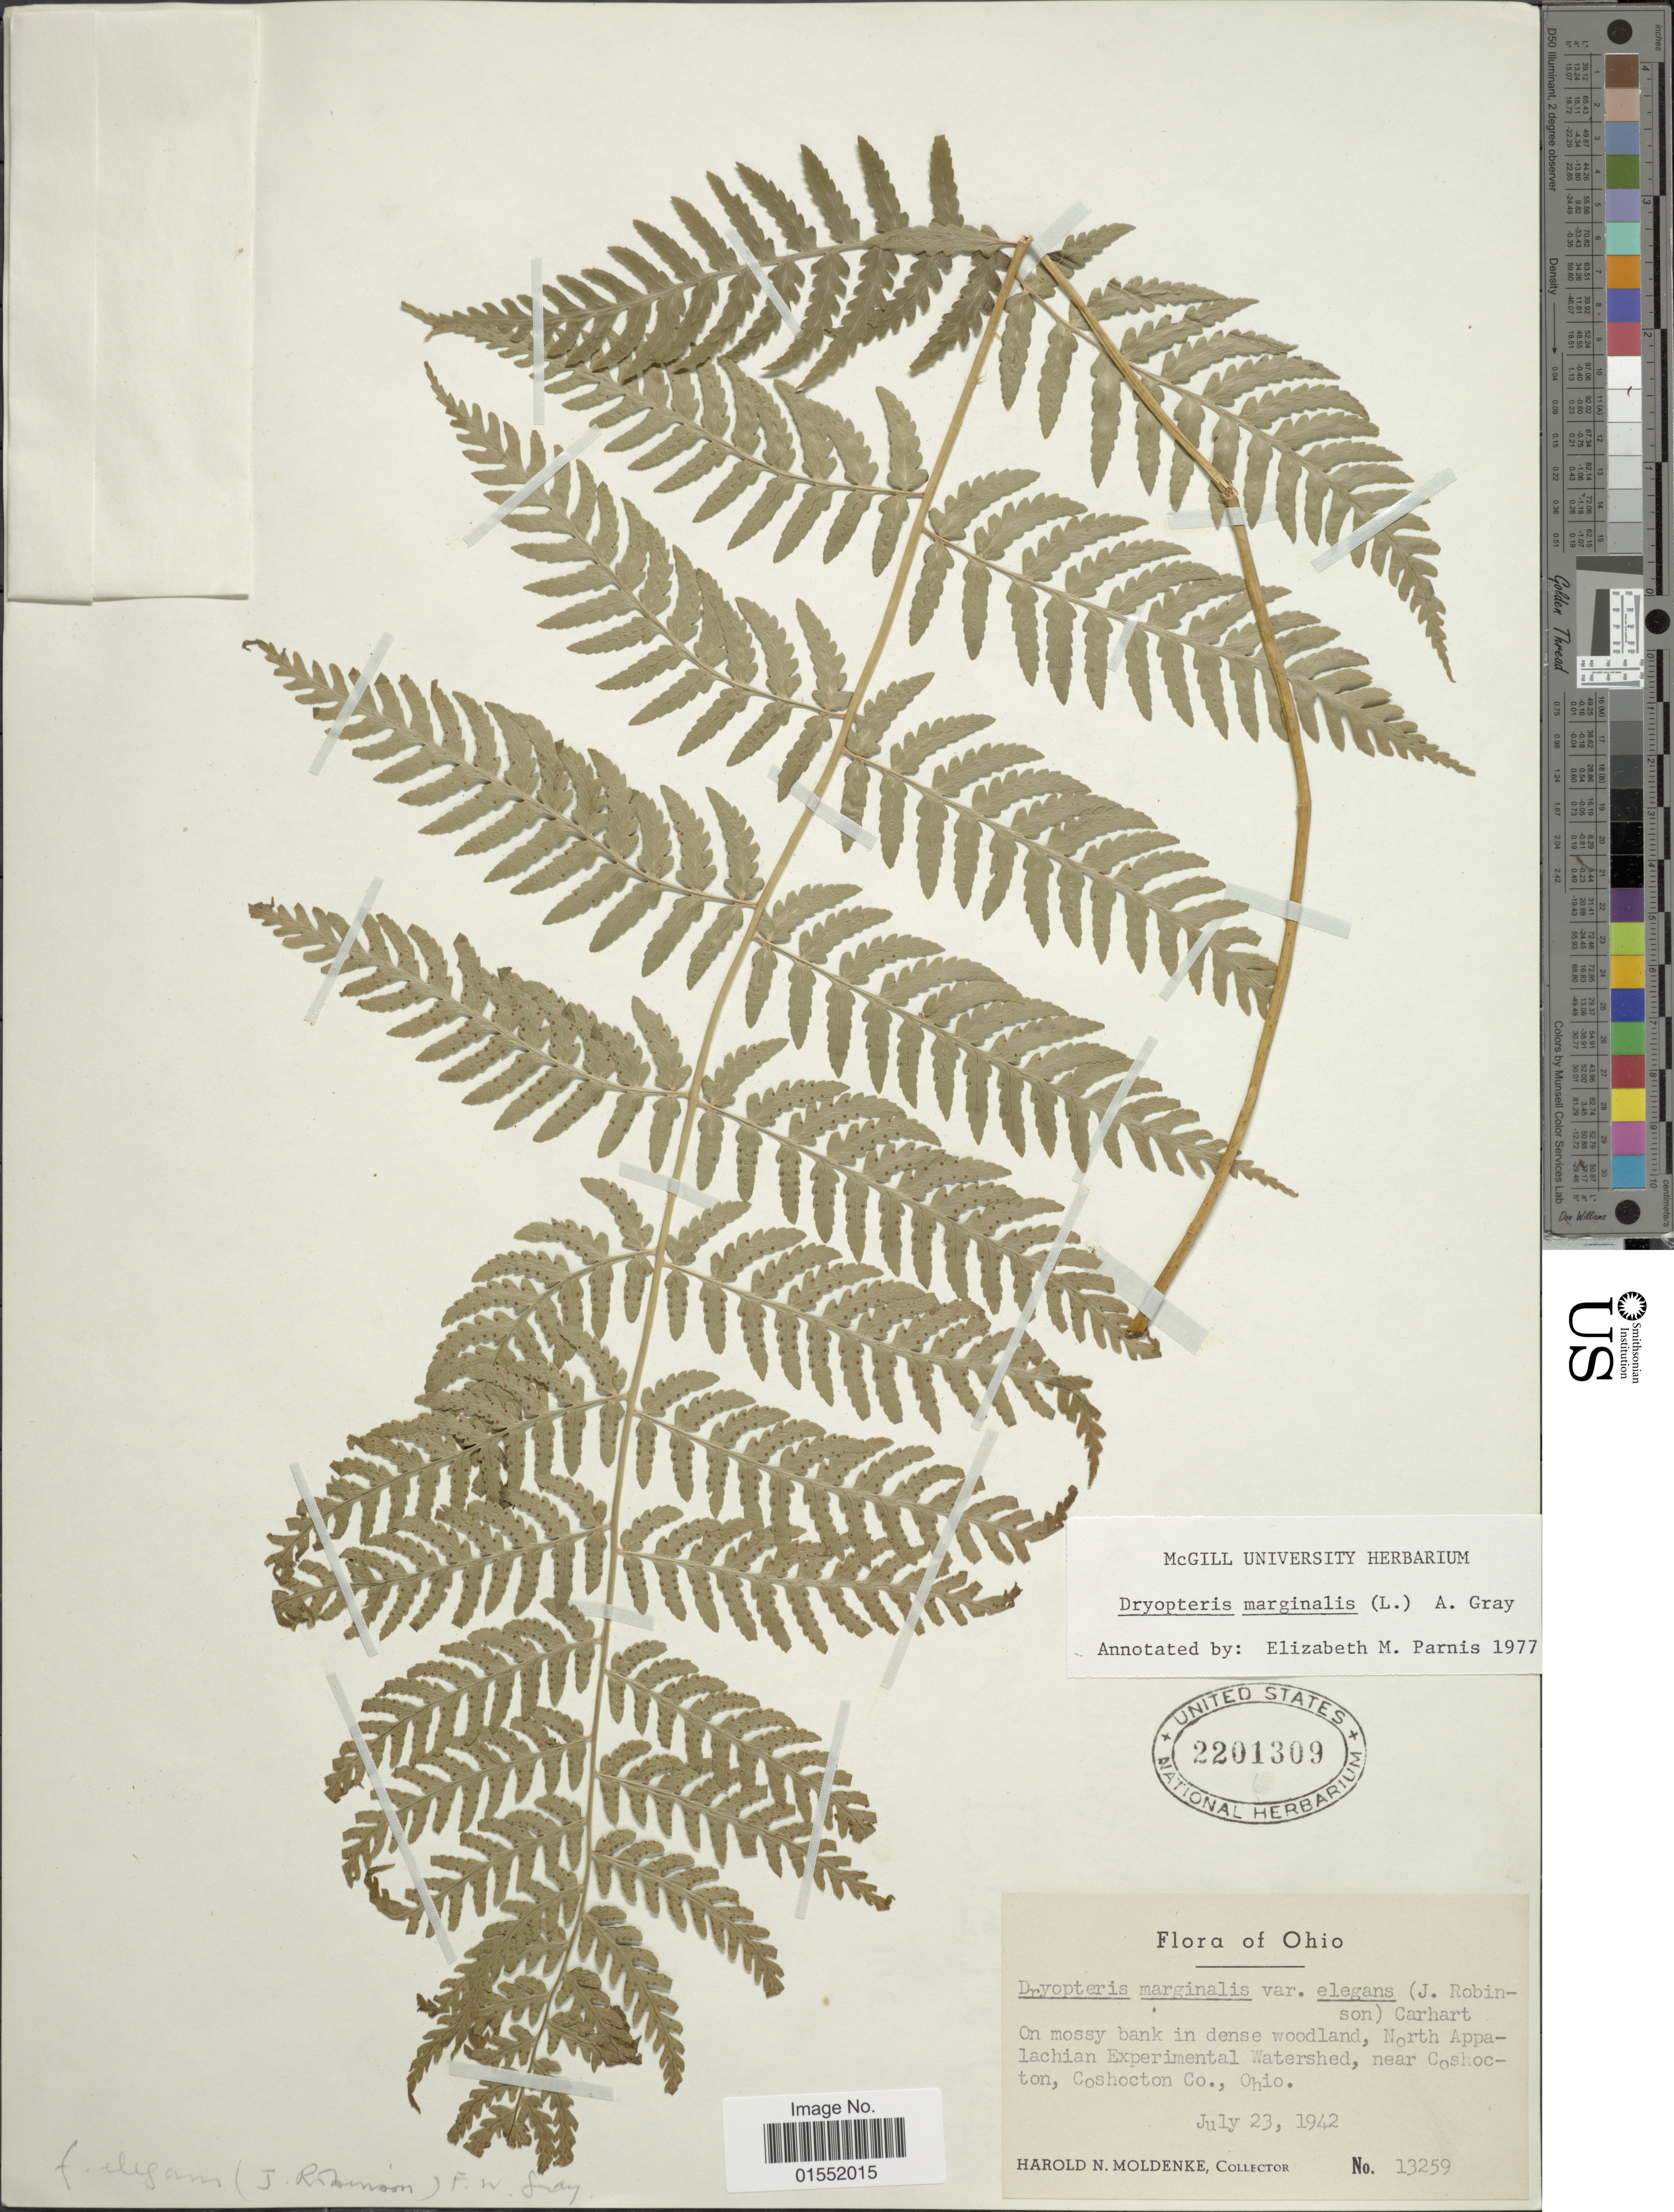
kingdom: Plantae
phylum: Tracheophyta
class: Polypodiopsida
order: Polypodiales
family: Dryopteridaceae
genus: Dryopteris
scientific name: Dryopteris marginalis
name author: (L.) A. Gray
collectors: H. N. Moldenke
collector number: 13259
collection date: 1942-07-23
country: United States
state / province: Ohio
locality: On mossy bank in dense woodland, North Appalachian Experimental Watershed, near Coshocton, Coshocton Co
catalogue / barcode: US 2201309